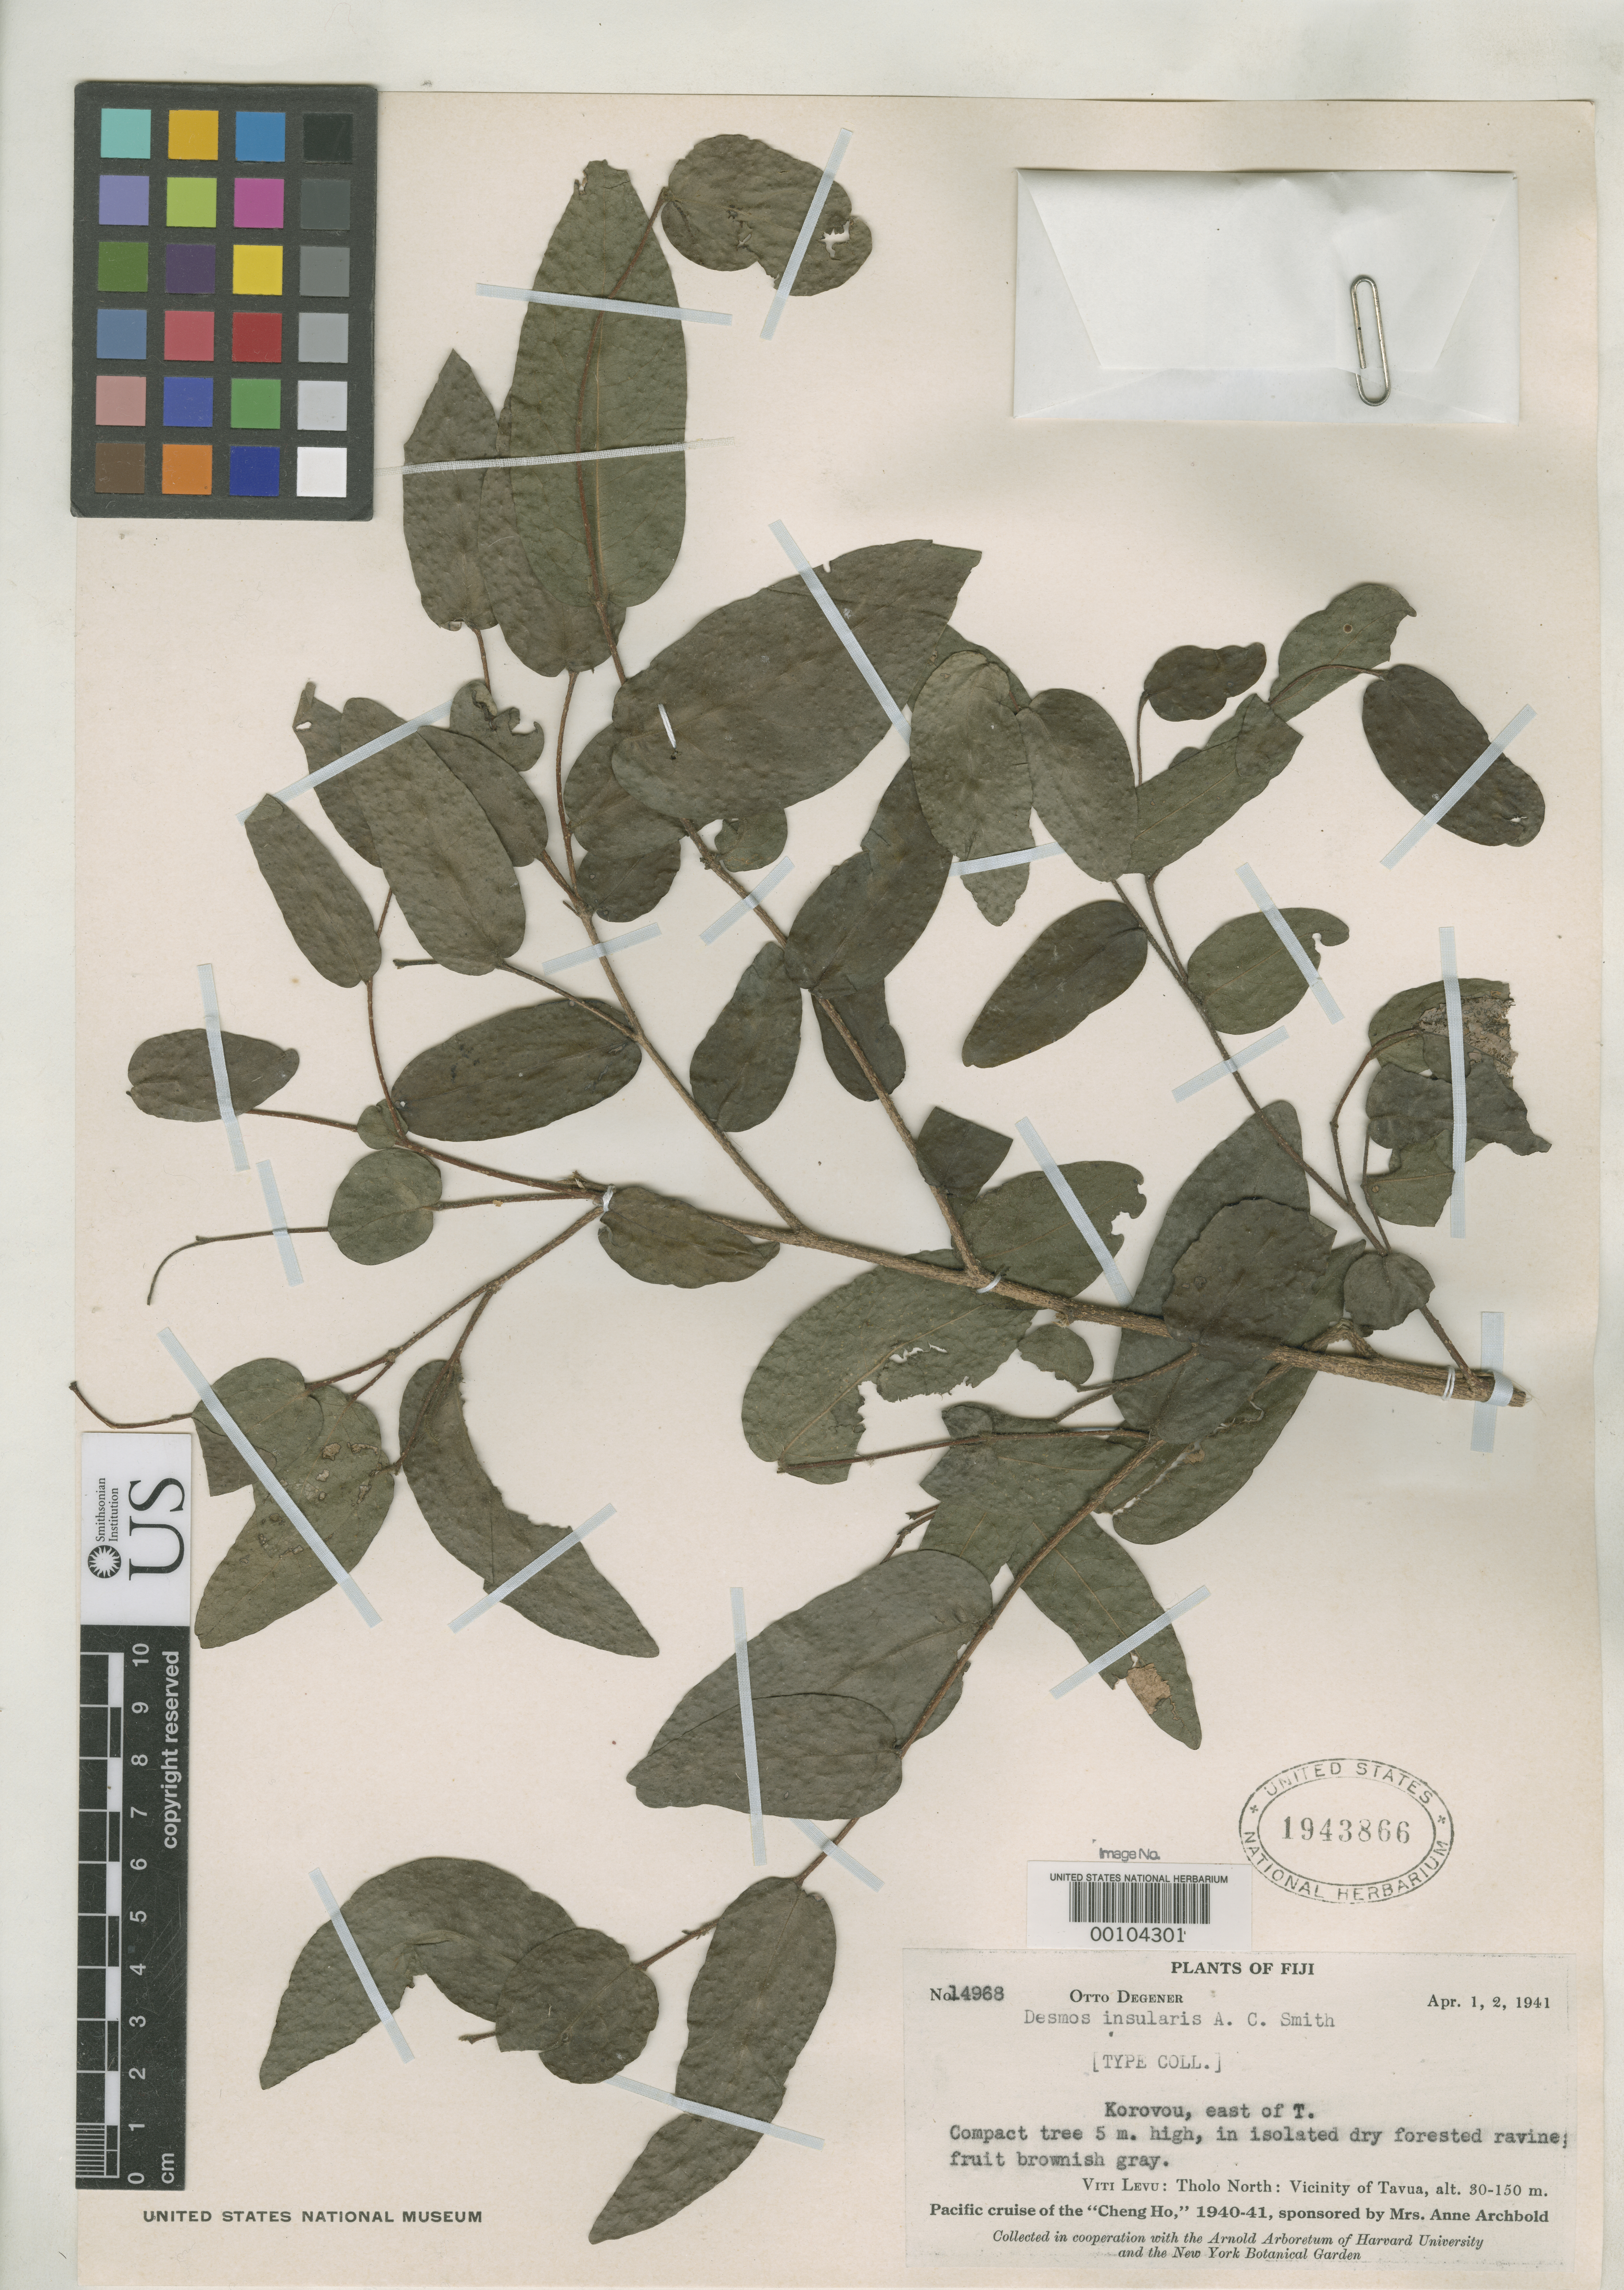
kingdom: Plantae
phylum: Tracheophyta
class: Magnoliopsida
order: Magnoliales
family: Annonaceae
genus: Desmos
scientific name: Desmos insularis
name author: A.C. Sm.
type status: Isotype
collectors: O. Degener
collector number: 14968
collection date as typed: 01 Apr 1941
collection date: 1941-04-01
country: Fiji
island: Viti Levu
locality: Tholo north, Korovou, east of Tavua. [Viti Levu Group]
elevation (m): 60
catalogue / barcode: US 1943866